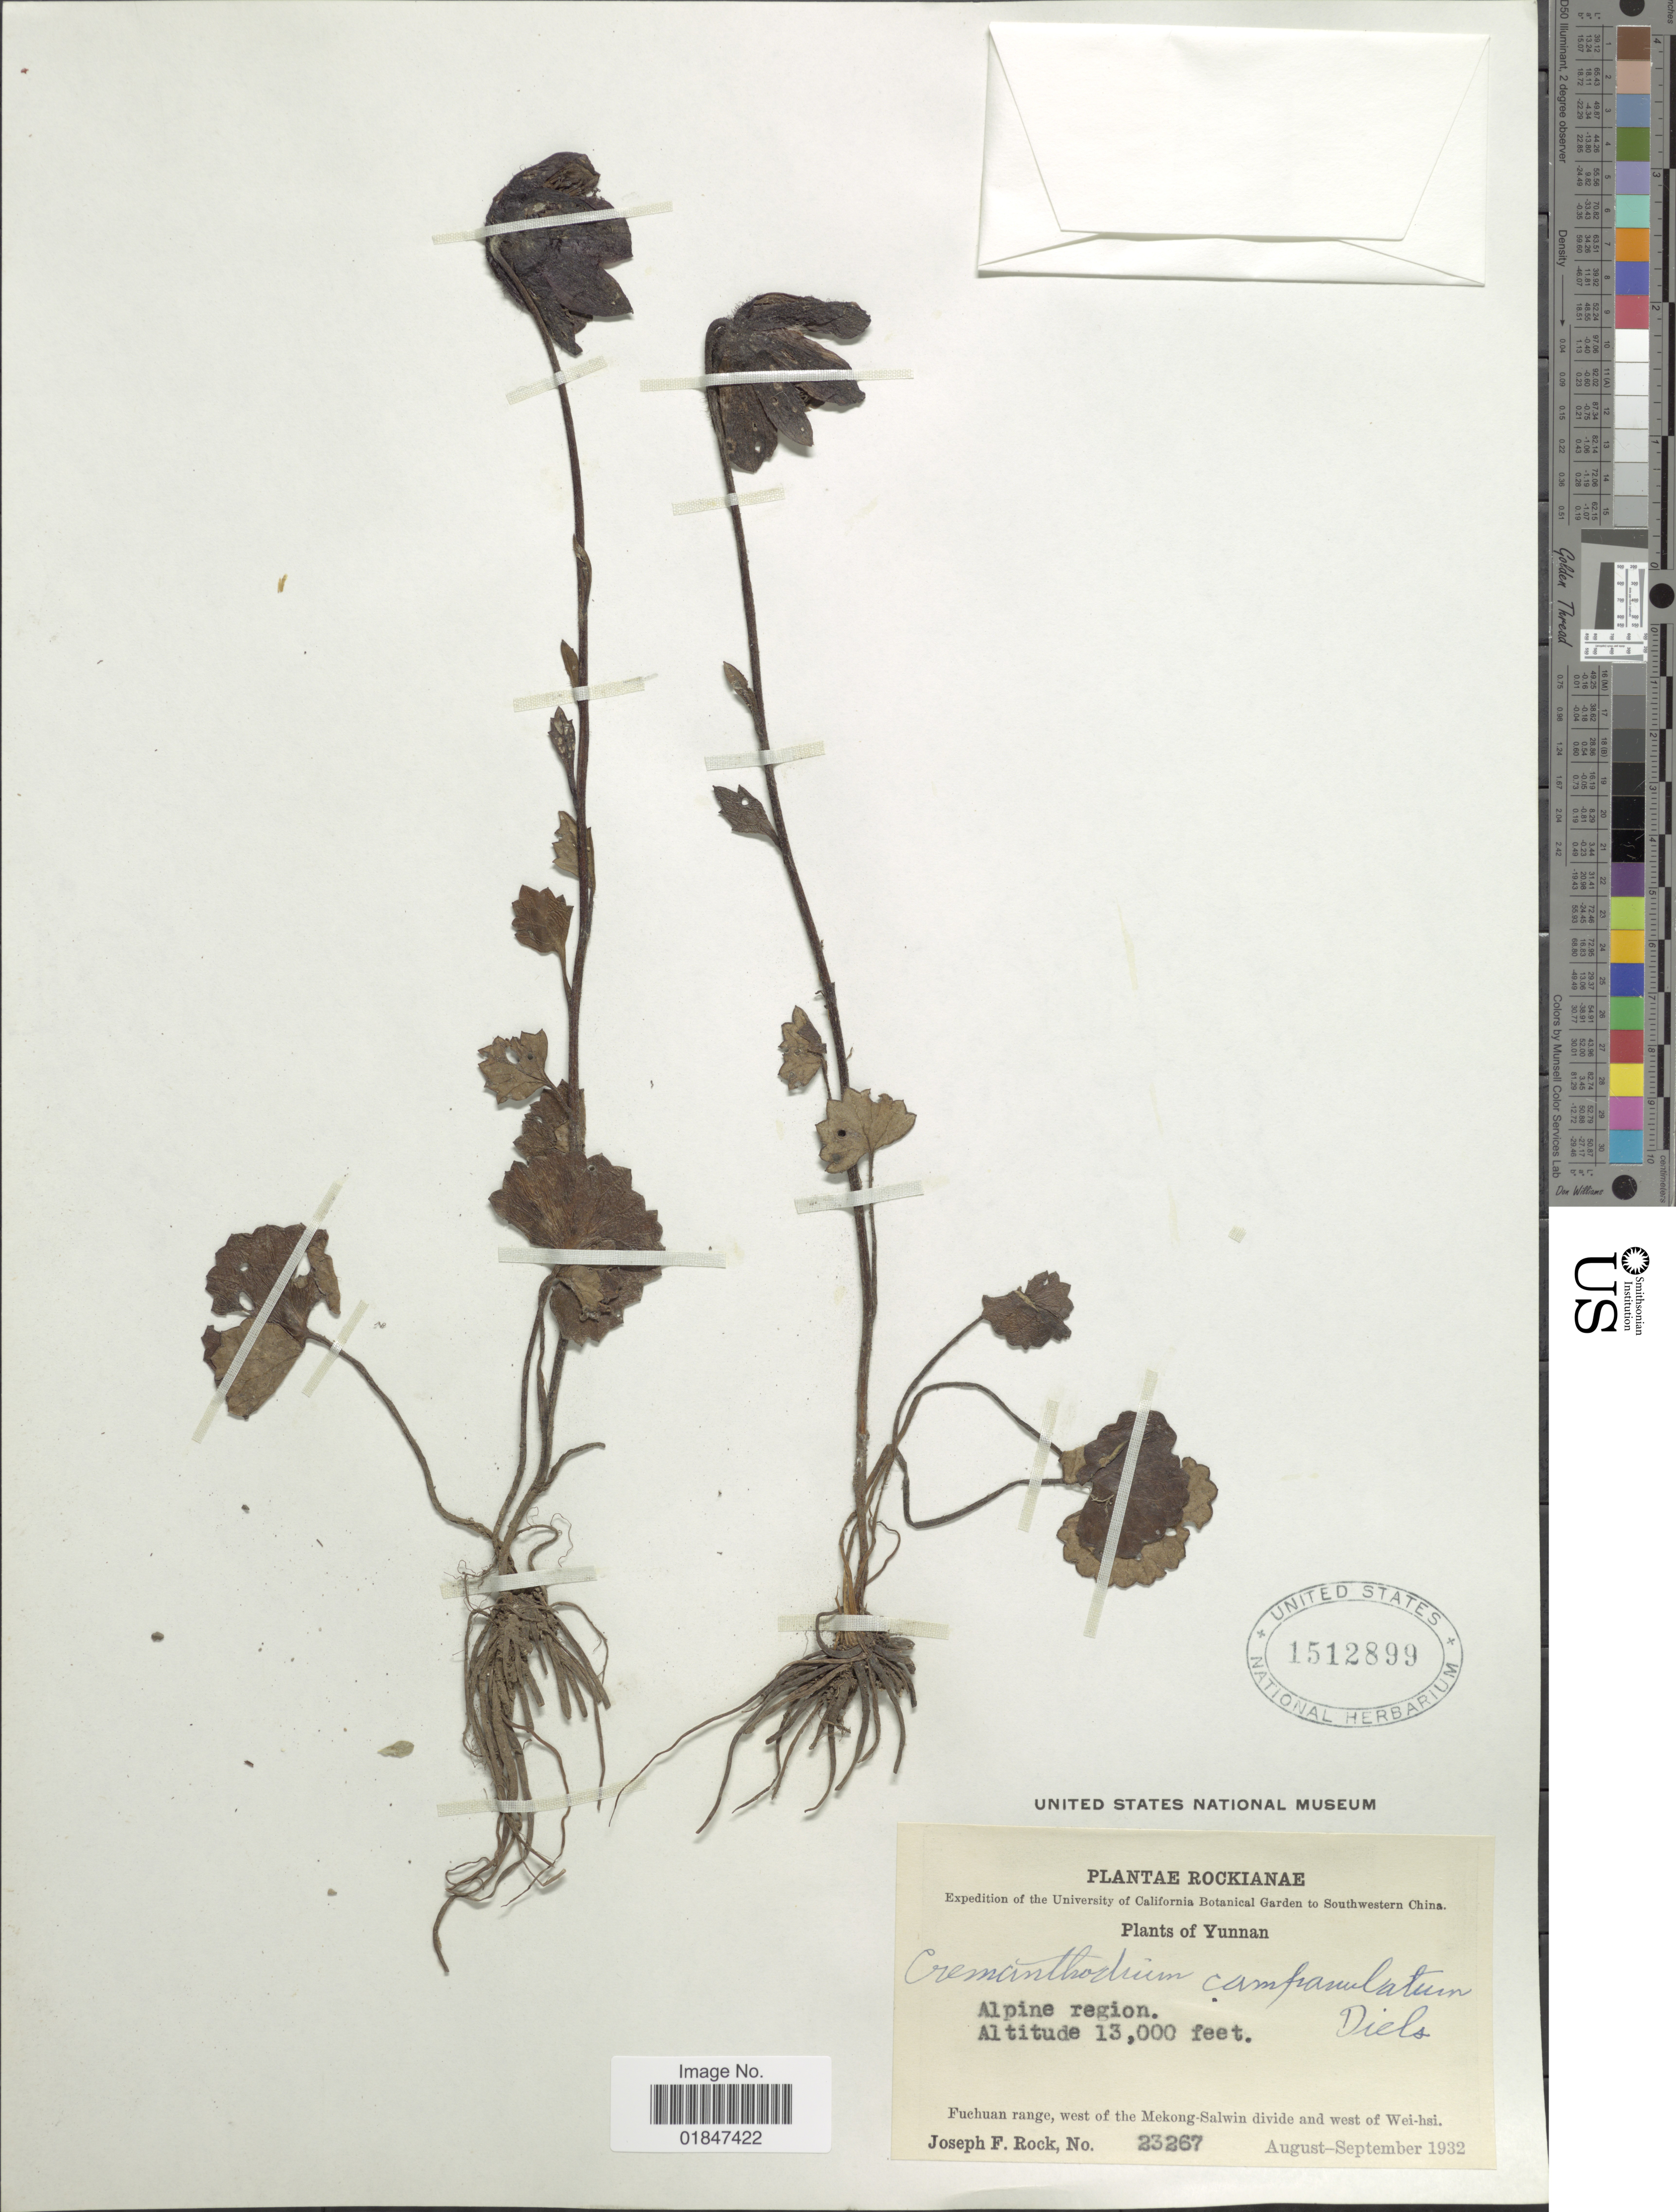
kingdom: Plantae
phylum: Tracheophyta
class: Magnoliopsida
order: Asterales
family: Asteraceae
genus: Cremanthodium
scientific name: Cremanthodium campanulatum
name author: Diels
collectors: J. F. Rock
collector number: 23267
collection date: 1932-08/1932-09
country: China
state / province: Yunnan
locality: Alpine region, Fuchuan range, west of the Mekong-Salwin divide and west of Wei-hsi.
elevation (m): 3962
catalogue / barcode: US 1512899